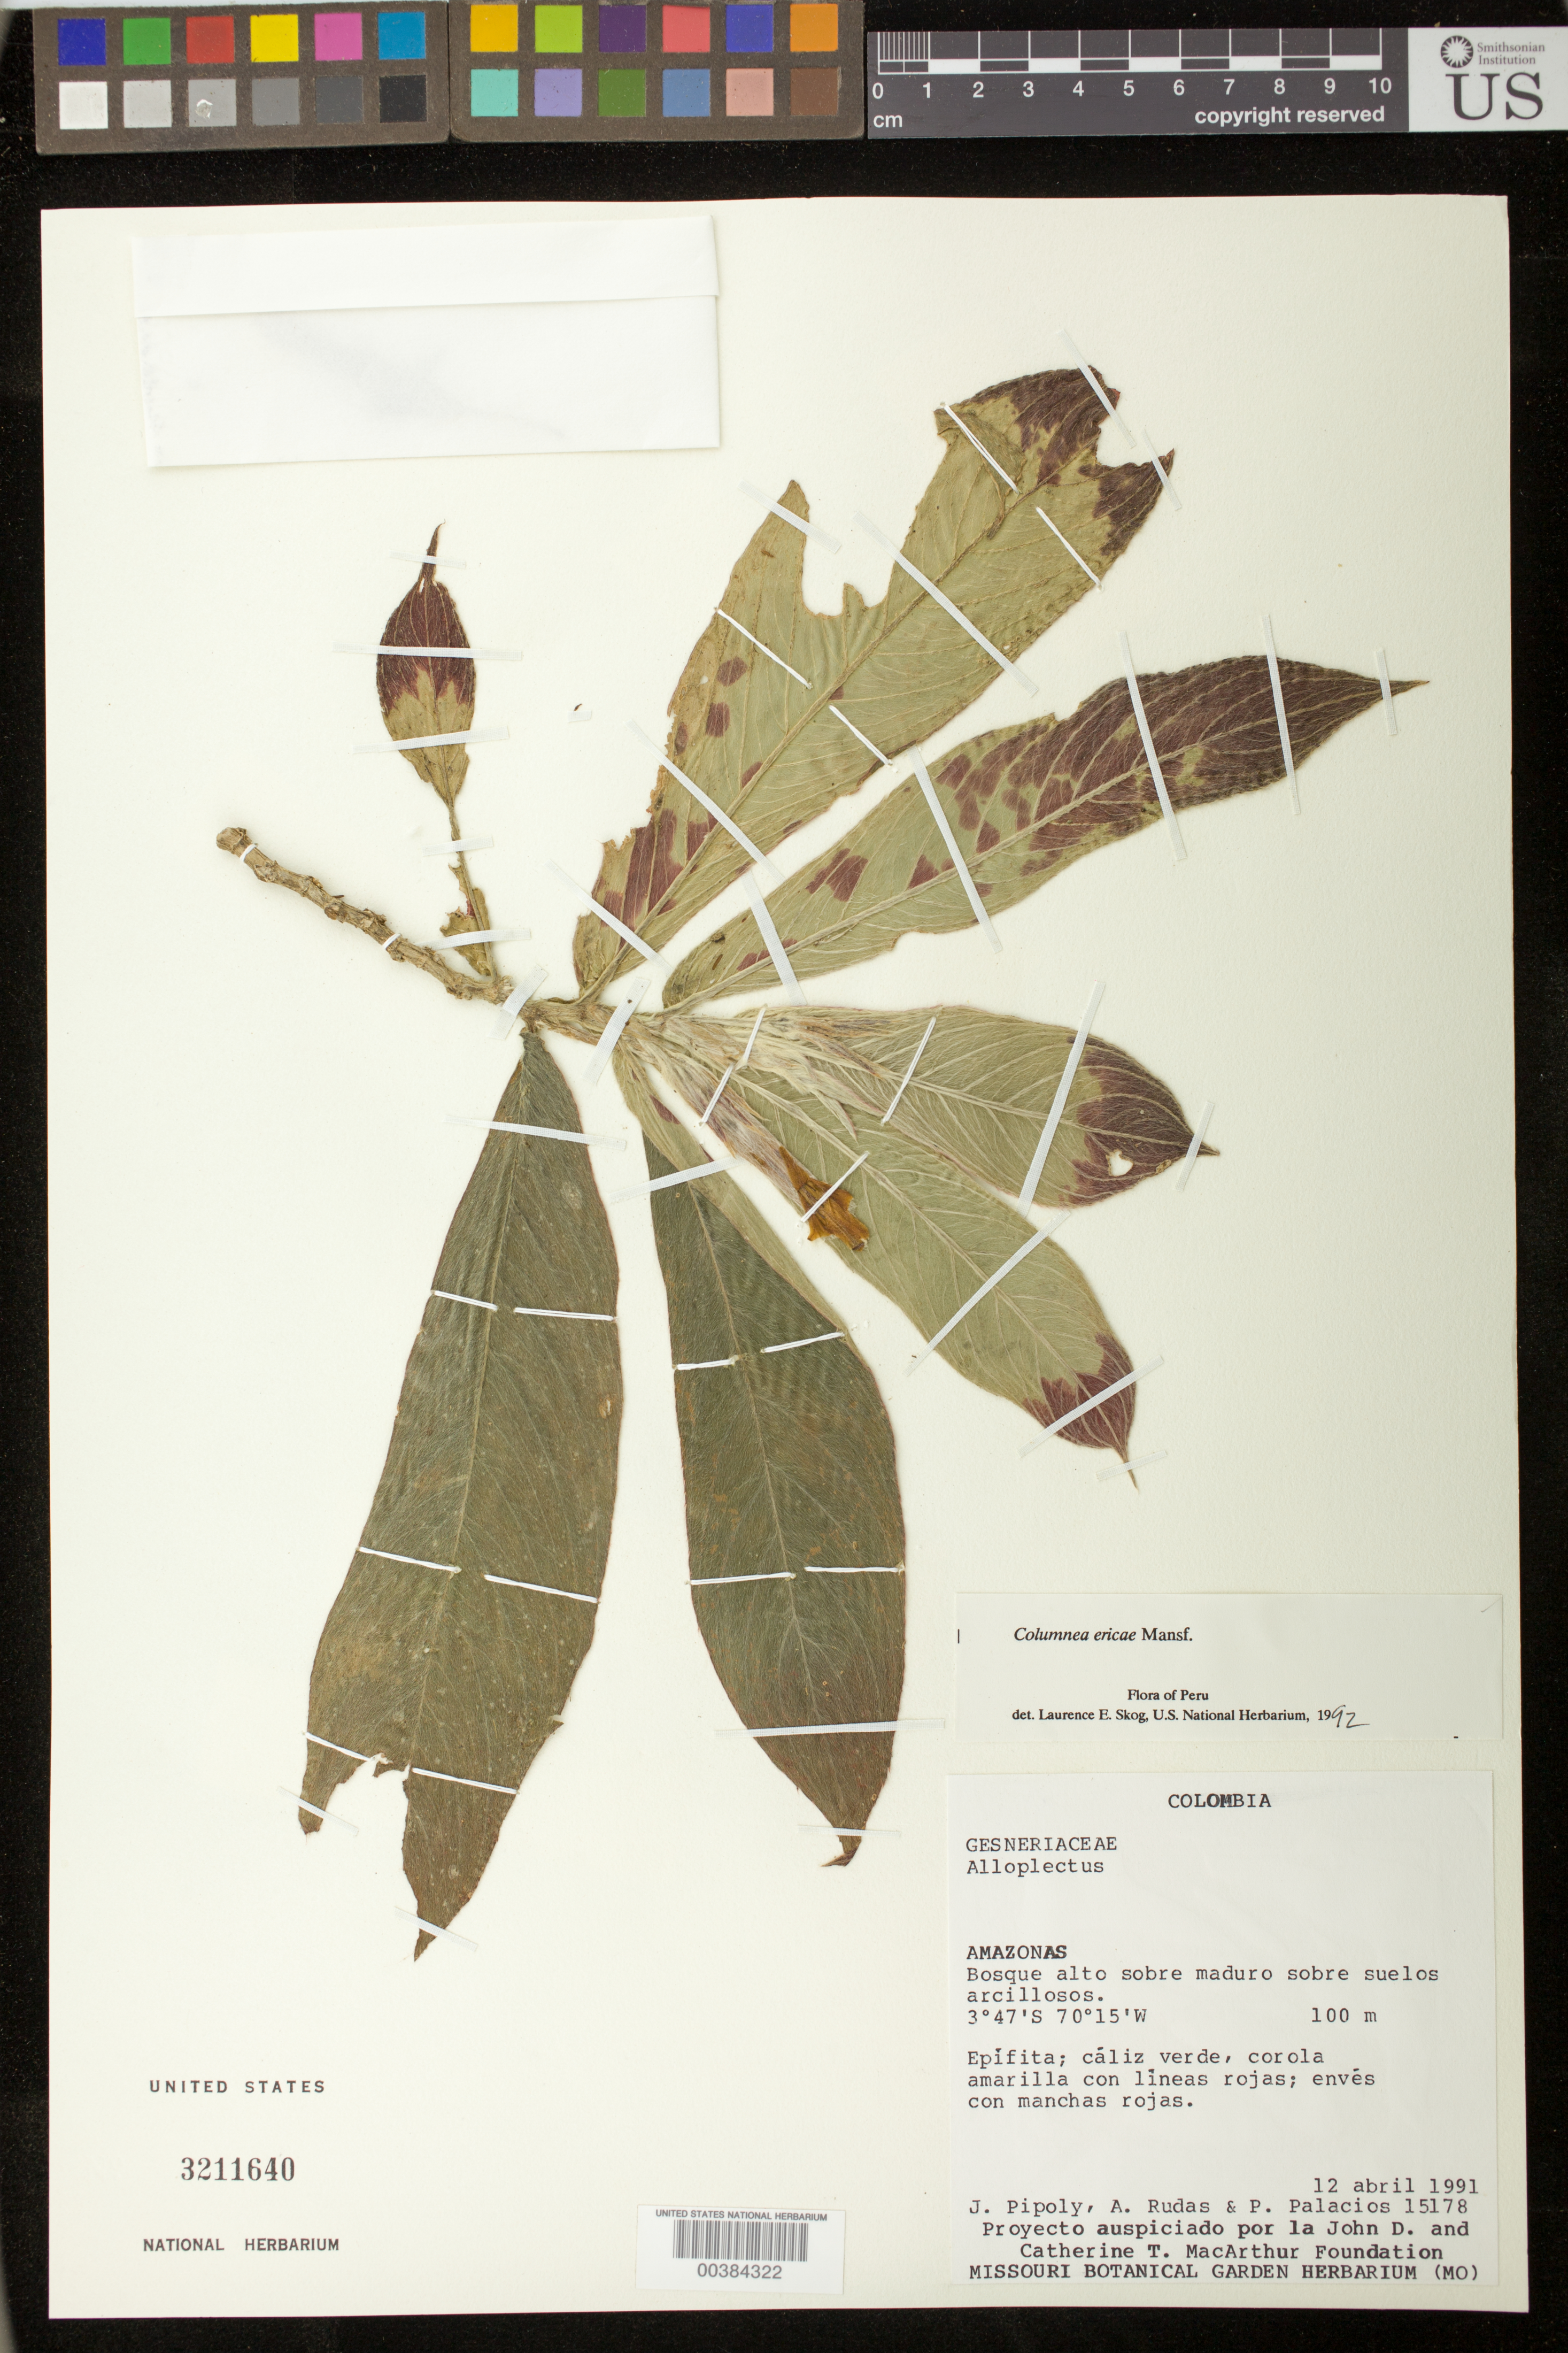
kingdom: Plantae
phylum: Tracheophyta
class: Magnoliopsida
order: Lamiales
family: Gesneriaceae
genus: Columnea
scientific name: Columnea ericae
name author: Mansf.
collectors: J. J. Pipoly, A. Rudas & P. Palacios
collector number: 15178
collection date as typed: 12 Apr 1991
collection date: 1991-04-12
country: Colombia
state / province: Amazônas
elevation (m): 100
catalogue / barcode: US 3211640